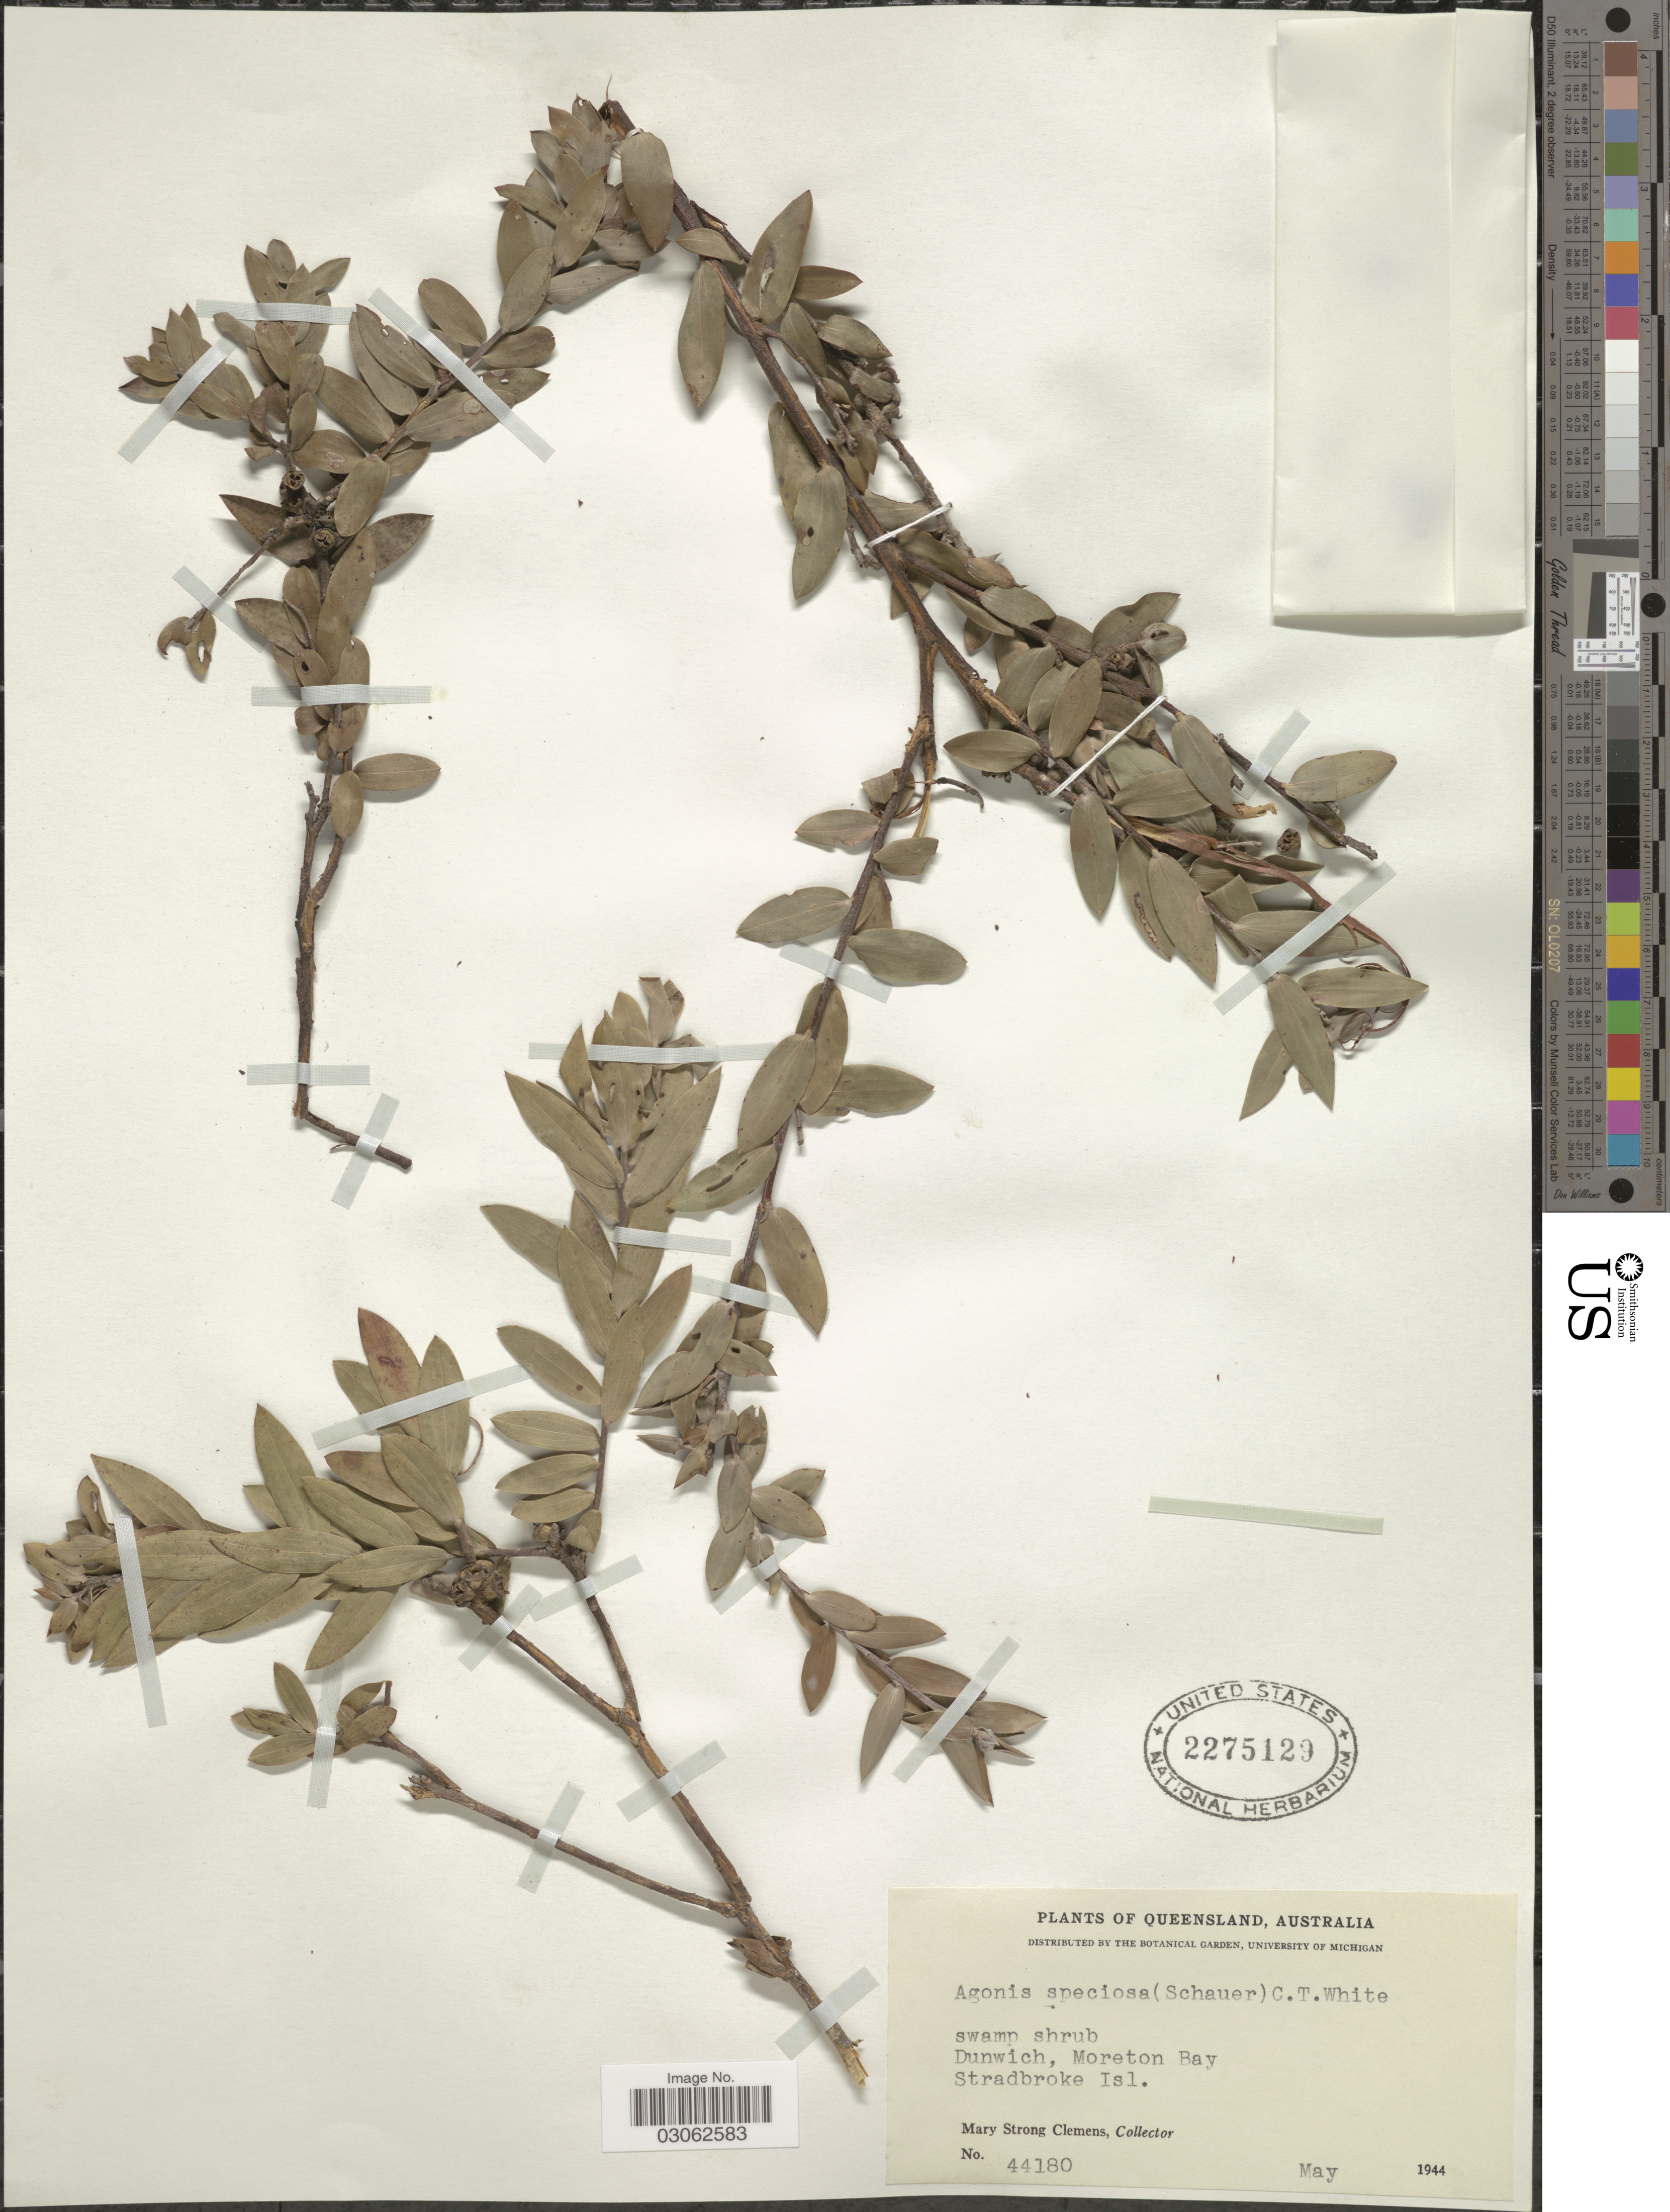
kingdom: Plantae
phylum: Tracheophyta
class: Magnoliopsida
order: Myrtales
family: Myrtaceae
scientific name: Aggreflorum speciosum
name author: (Schauer) P.G. Wilson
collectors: M. S. Clemens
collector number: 44180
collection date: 1944-05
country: Australia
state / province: Queensland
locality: Dunwich, Moreton Bay. Stradbroke Isl.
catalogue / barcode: US 2275129